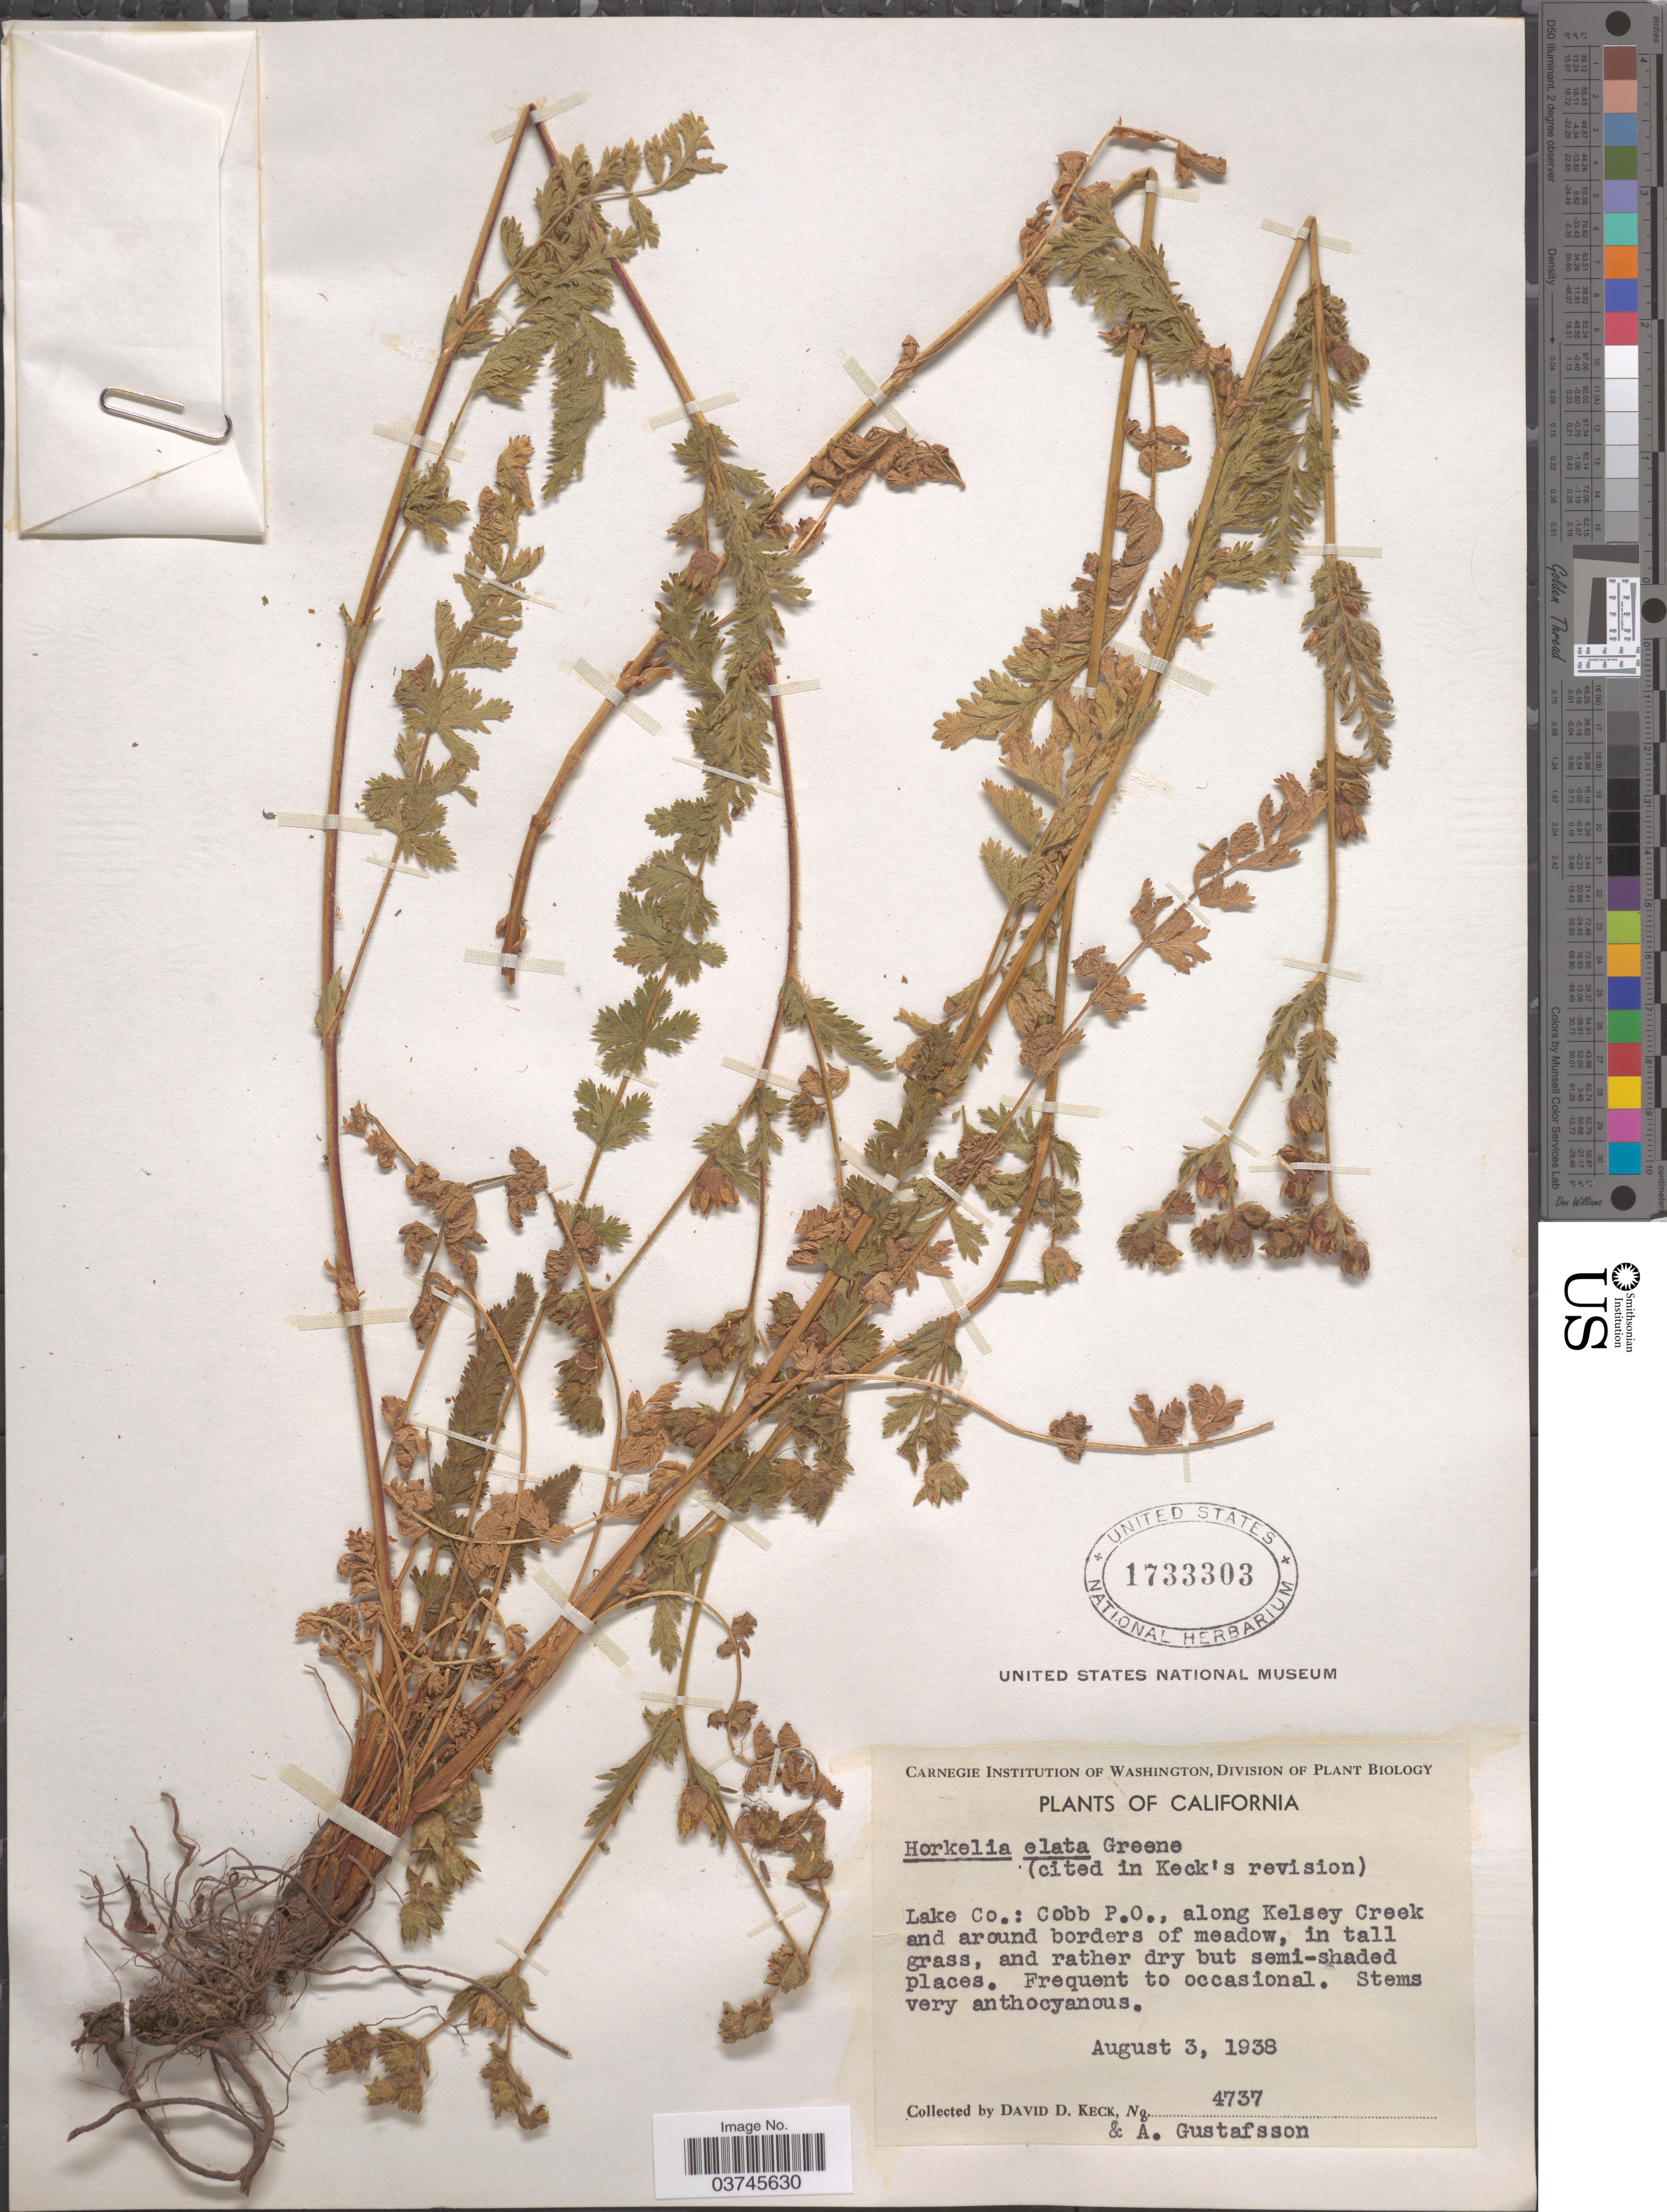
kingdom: Plantae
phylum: Tracheophyta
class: Magnoliopsida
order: Rosales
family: Rosaceae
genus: Potentilla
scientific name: Potentilla californica var. elata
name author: Greene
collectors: D. D. Keck & A. Gustafsson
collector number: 4737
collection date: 1938-08-03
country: United States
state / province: California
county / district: Lake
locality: Lake Co.: Cobb P.O., along Kelsey Creek and around borders of meadow.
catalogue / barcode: US 1733303